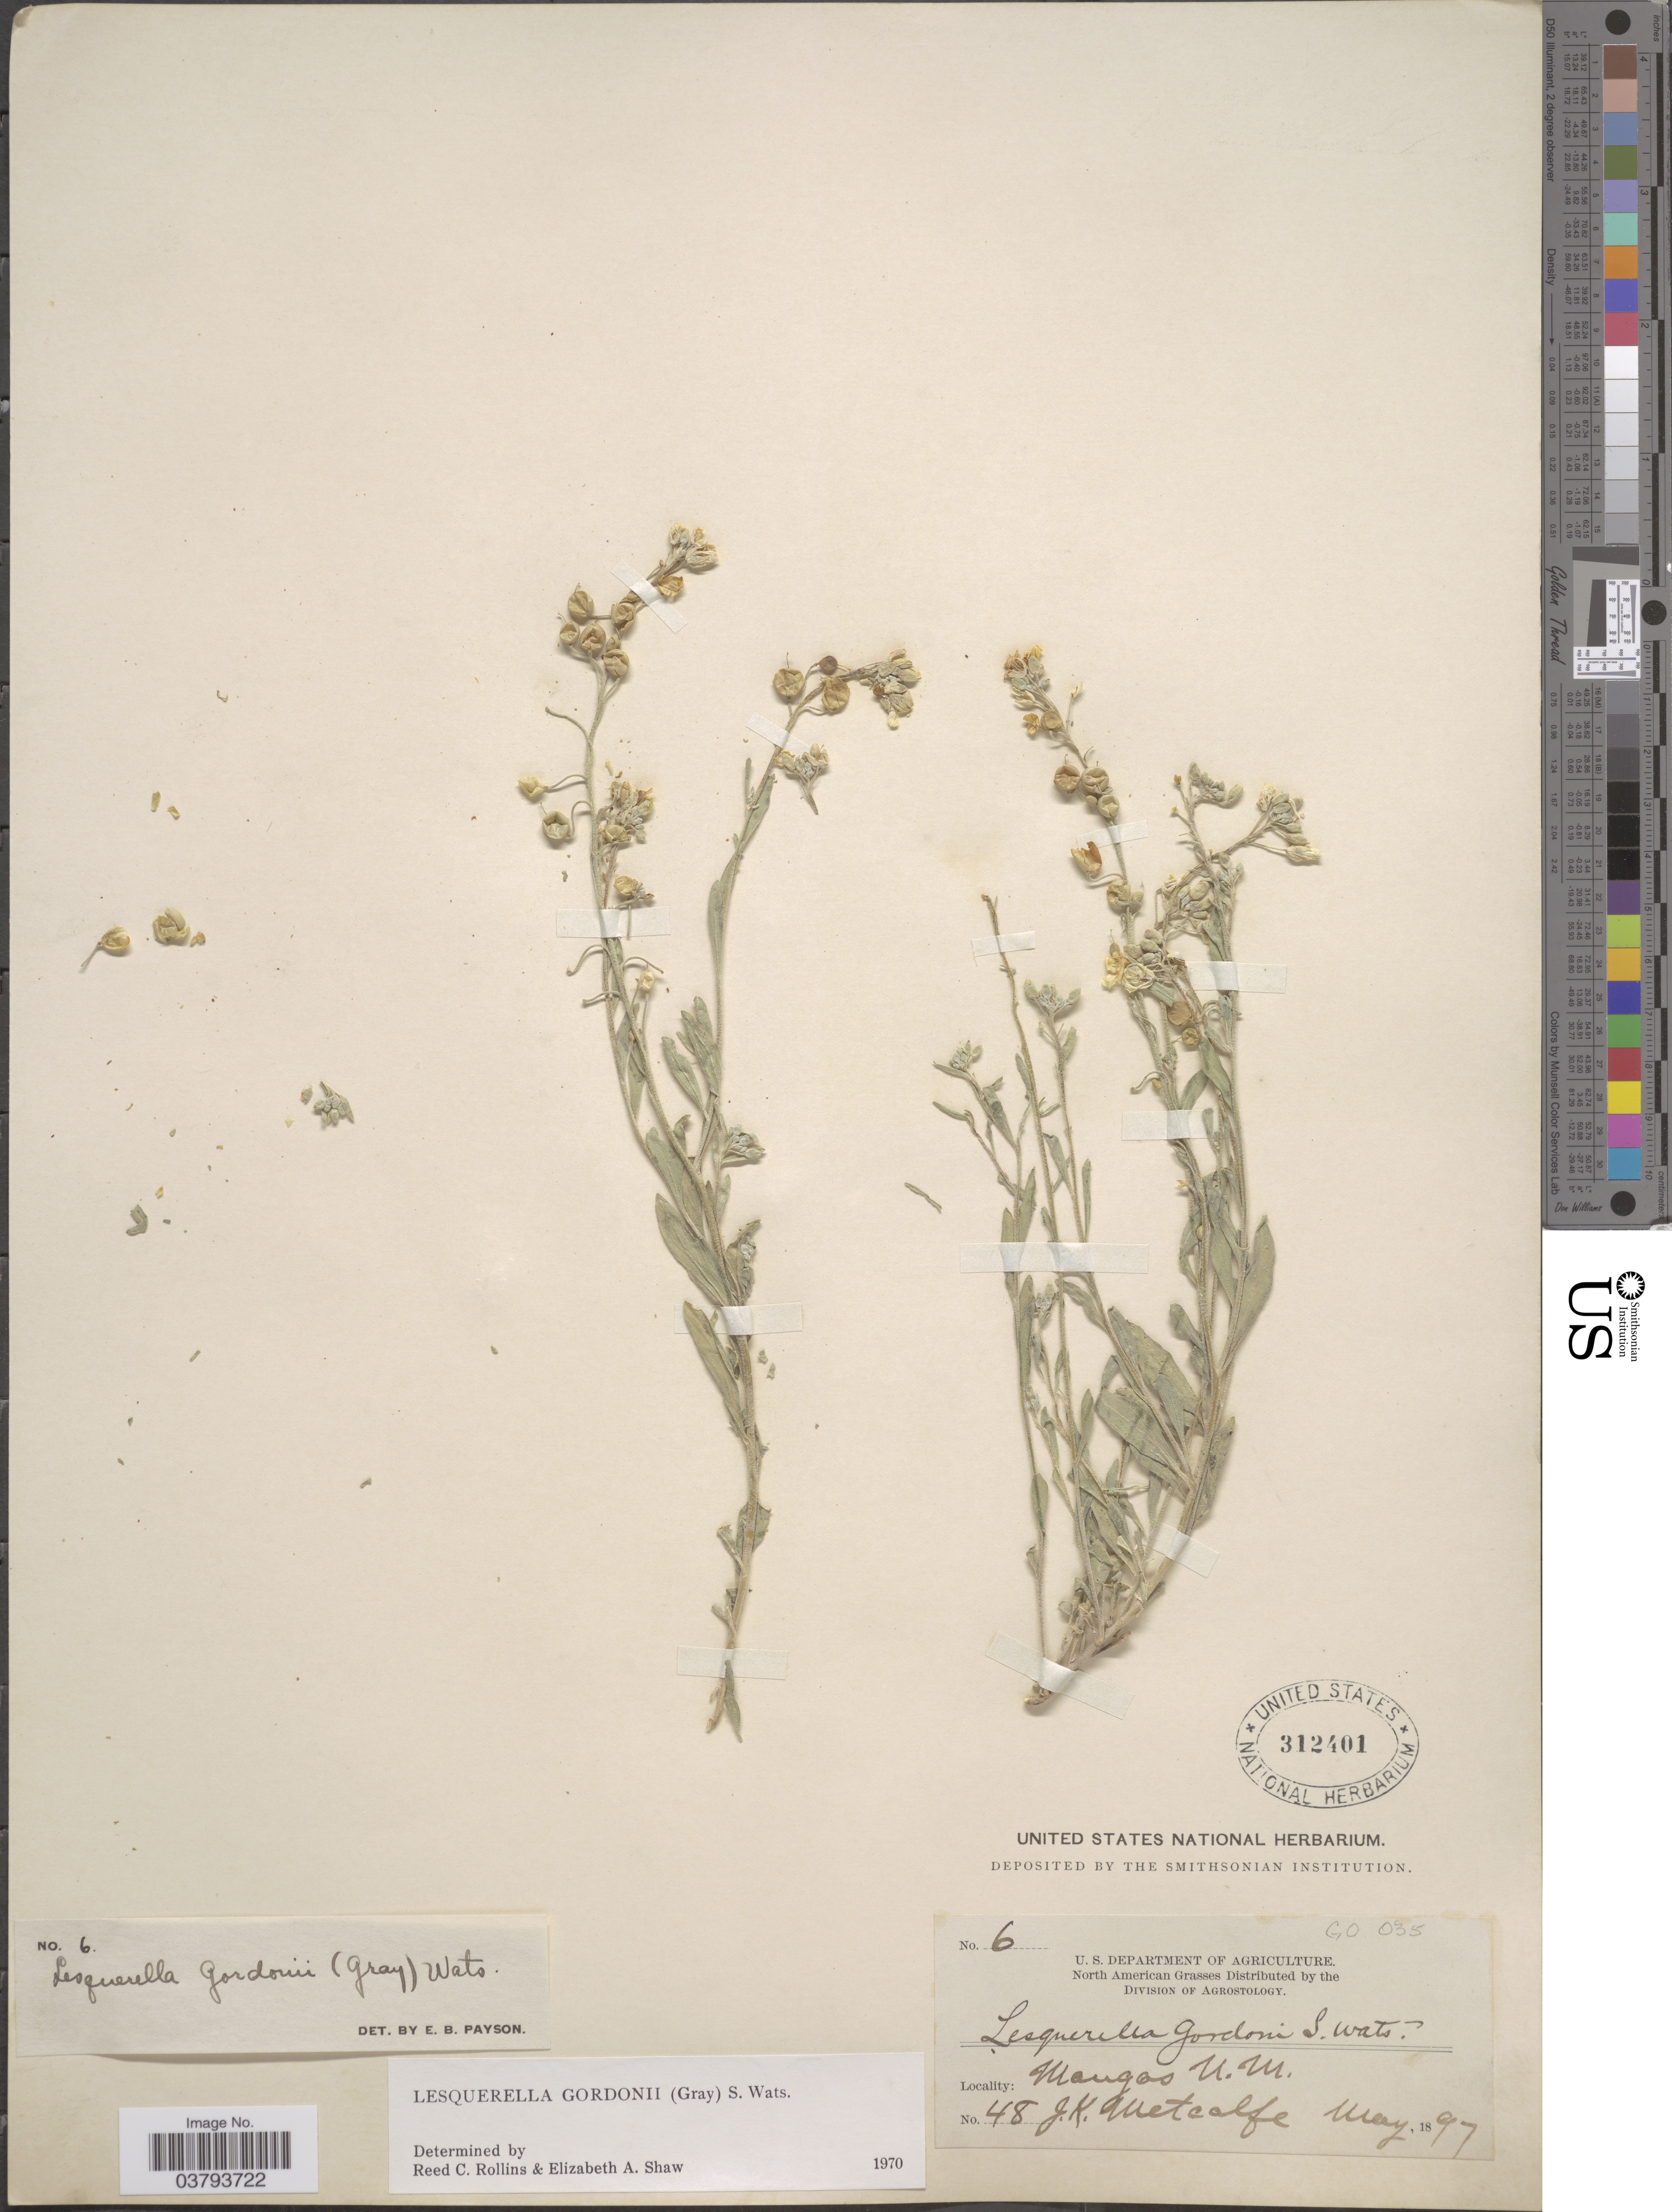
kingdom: Plantae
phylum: Tracheophyta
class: Magnoliopsida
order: Brassicales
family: Brassicaceae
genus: Lesquerella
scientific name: Lesquerella gordonii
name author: (A. Gray) S. Watson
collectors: J. Metcalfe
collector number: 48/6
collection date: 1897-05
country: United States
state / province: New Mexico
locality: Mangas.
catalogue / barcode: US 312401